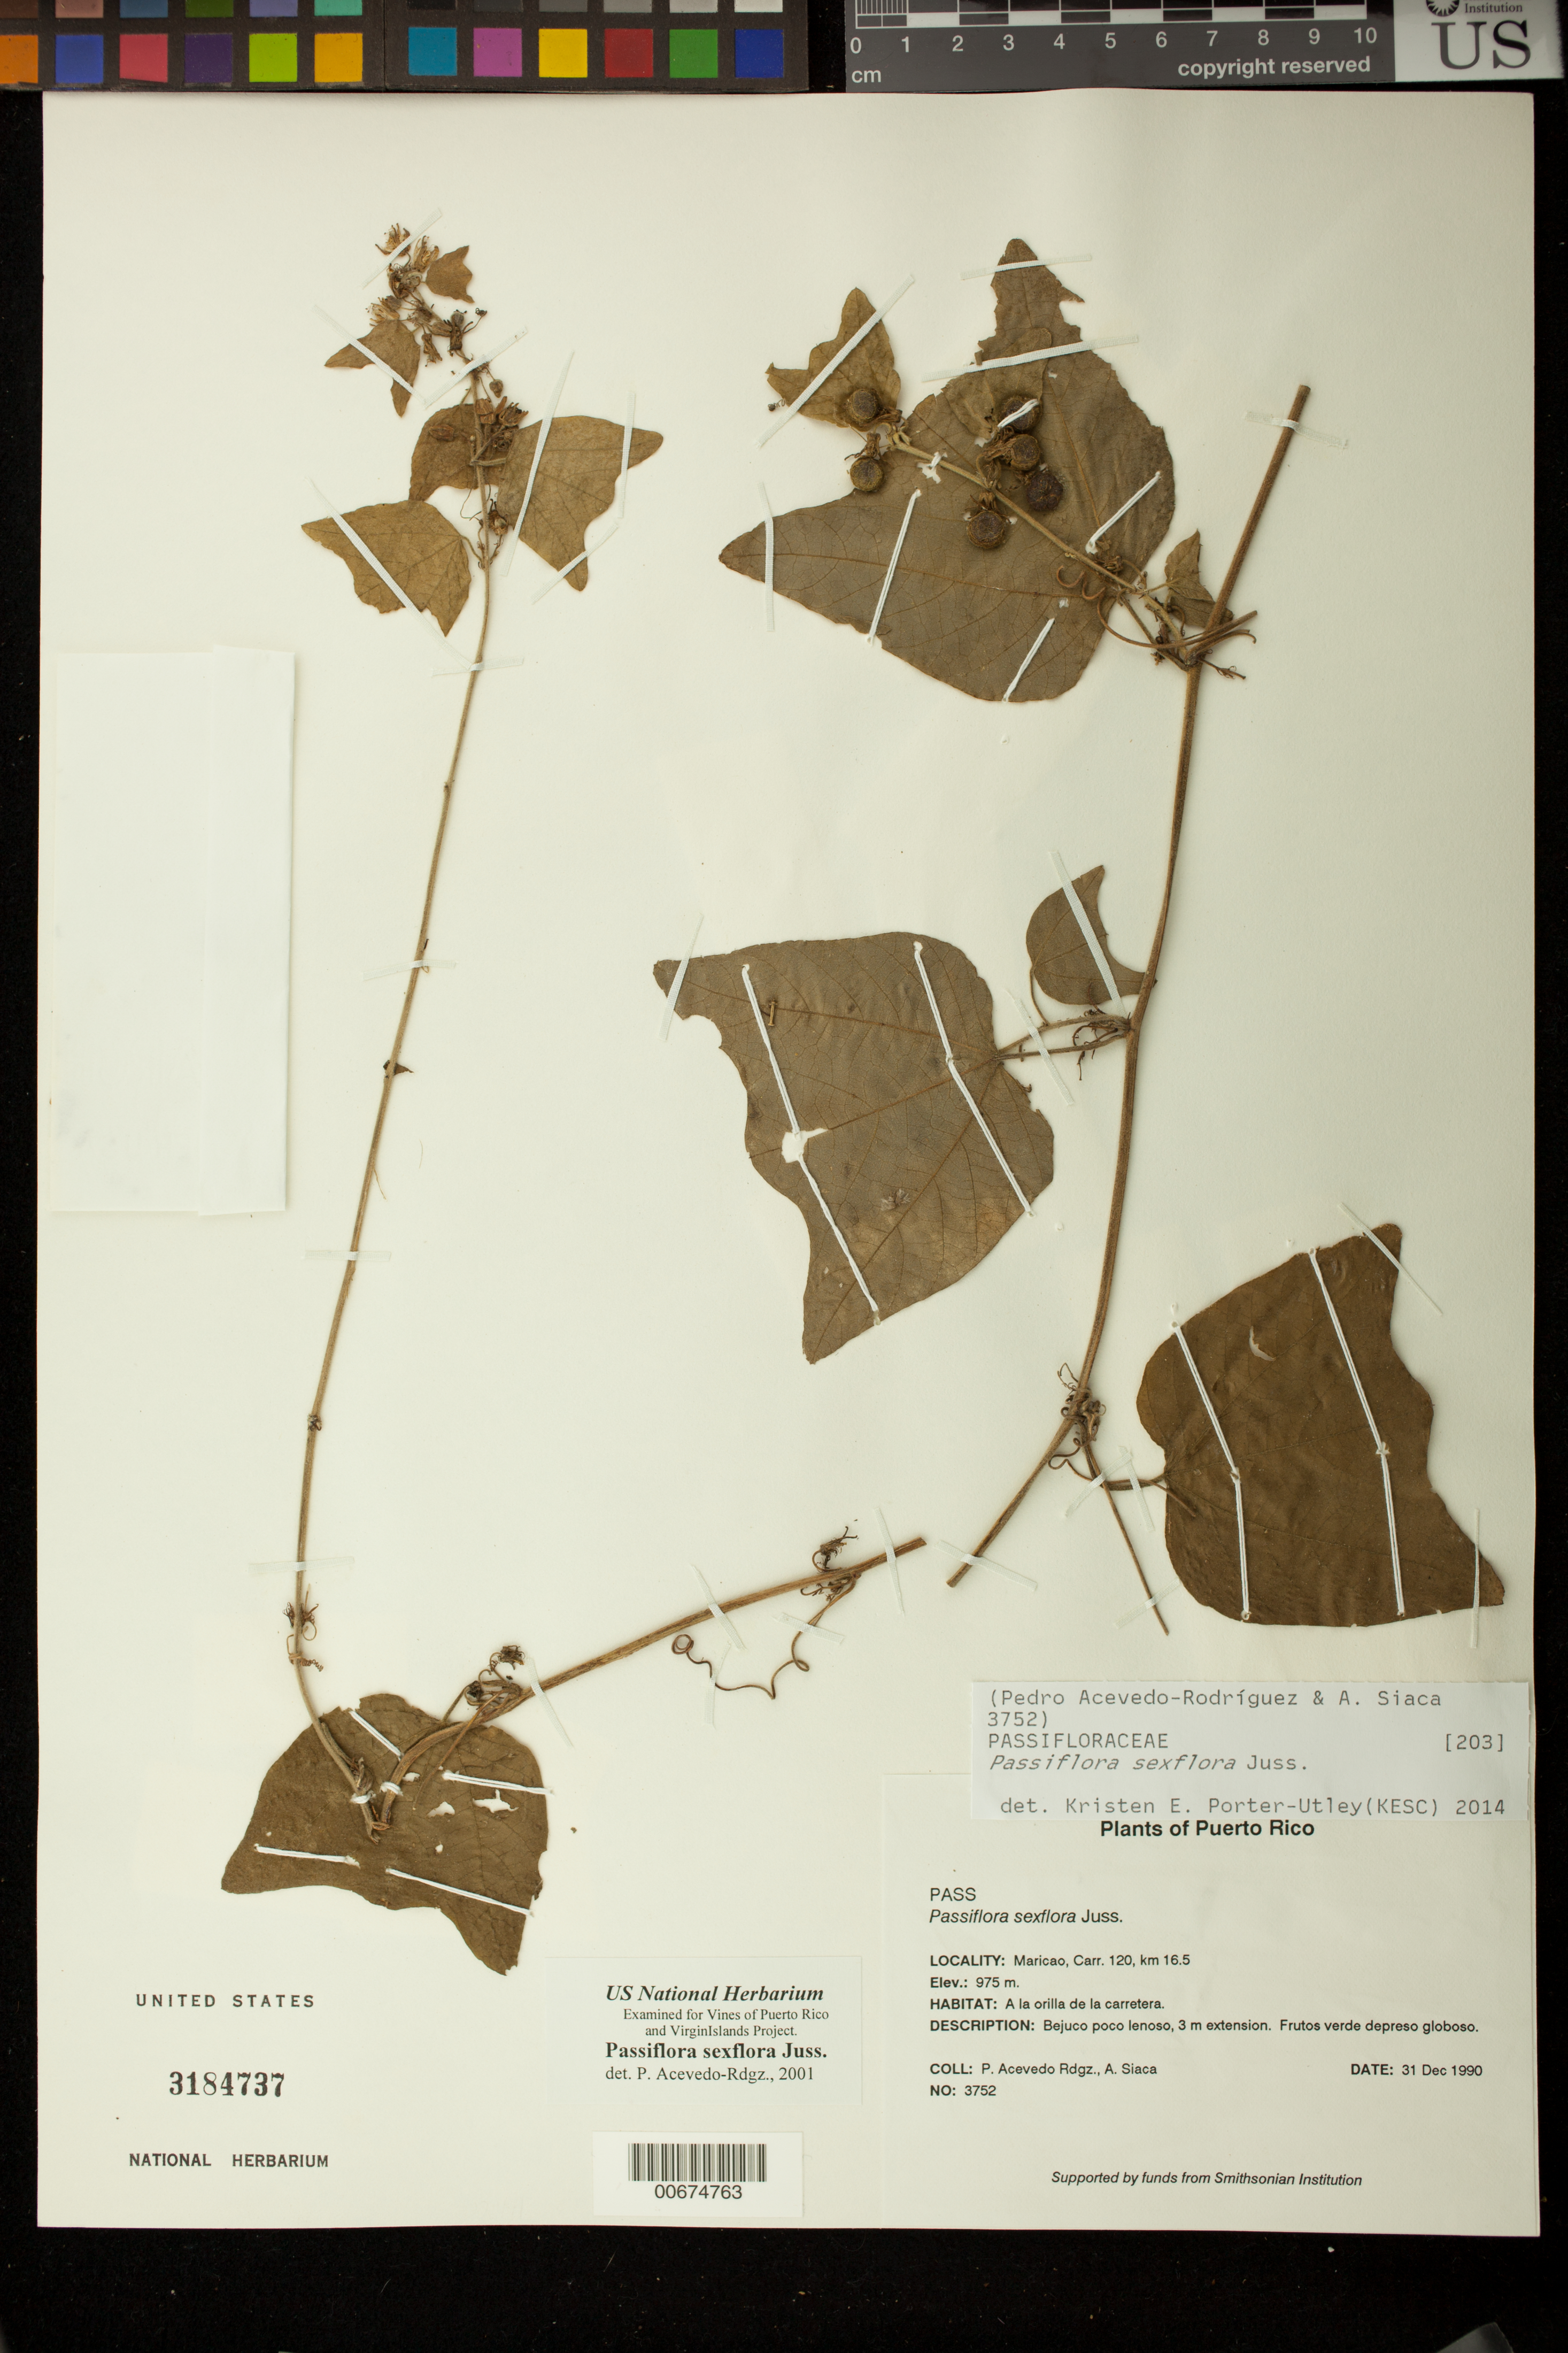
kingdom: Plantae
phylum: Tracheophyta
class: Magnoliopsida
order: Malpighiales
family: Passifloraceae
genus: Passiflora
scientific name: Passiflora sexflora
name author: Juss.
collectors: P. Acevedo-Rodr. & A. Siaca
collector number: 3752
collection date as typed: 31 Dec 1990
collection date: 1990-12-31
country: Puerto Rico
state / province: Maricao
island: Puerto Rico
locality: Maricao, Carr. 120, km 16.5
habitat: A la orilla de la carretera.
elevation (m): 975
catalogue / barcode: US 3184737